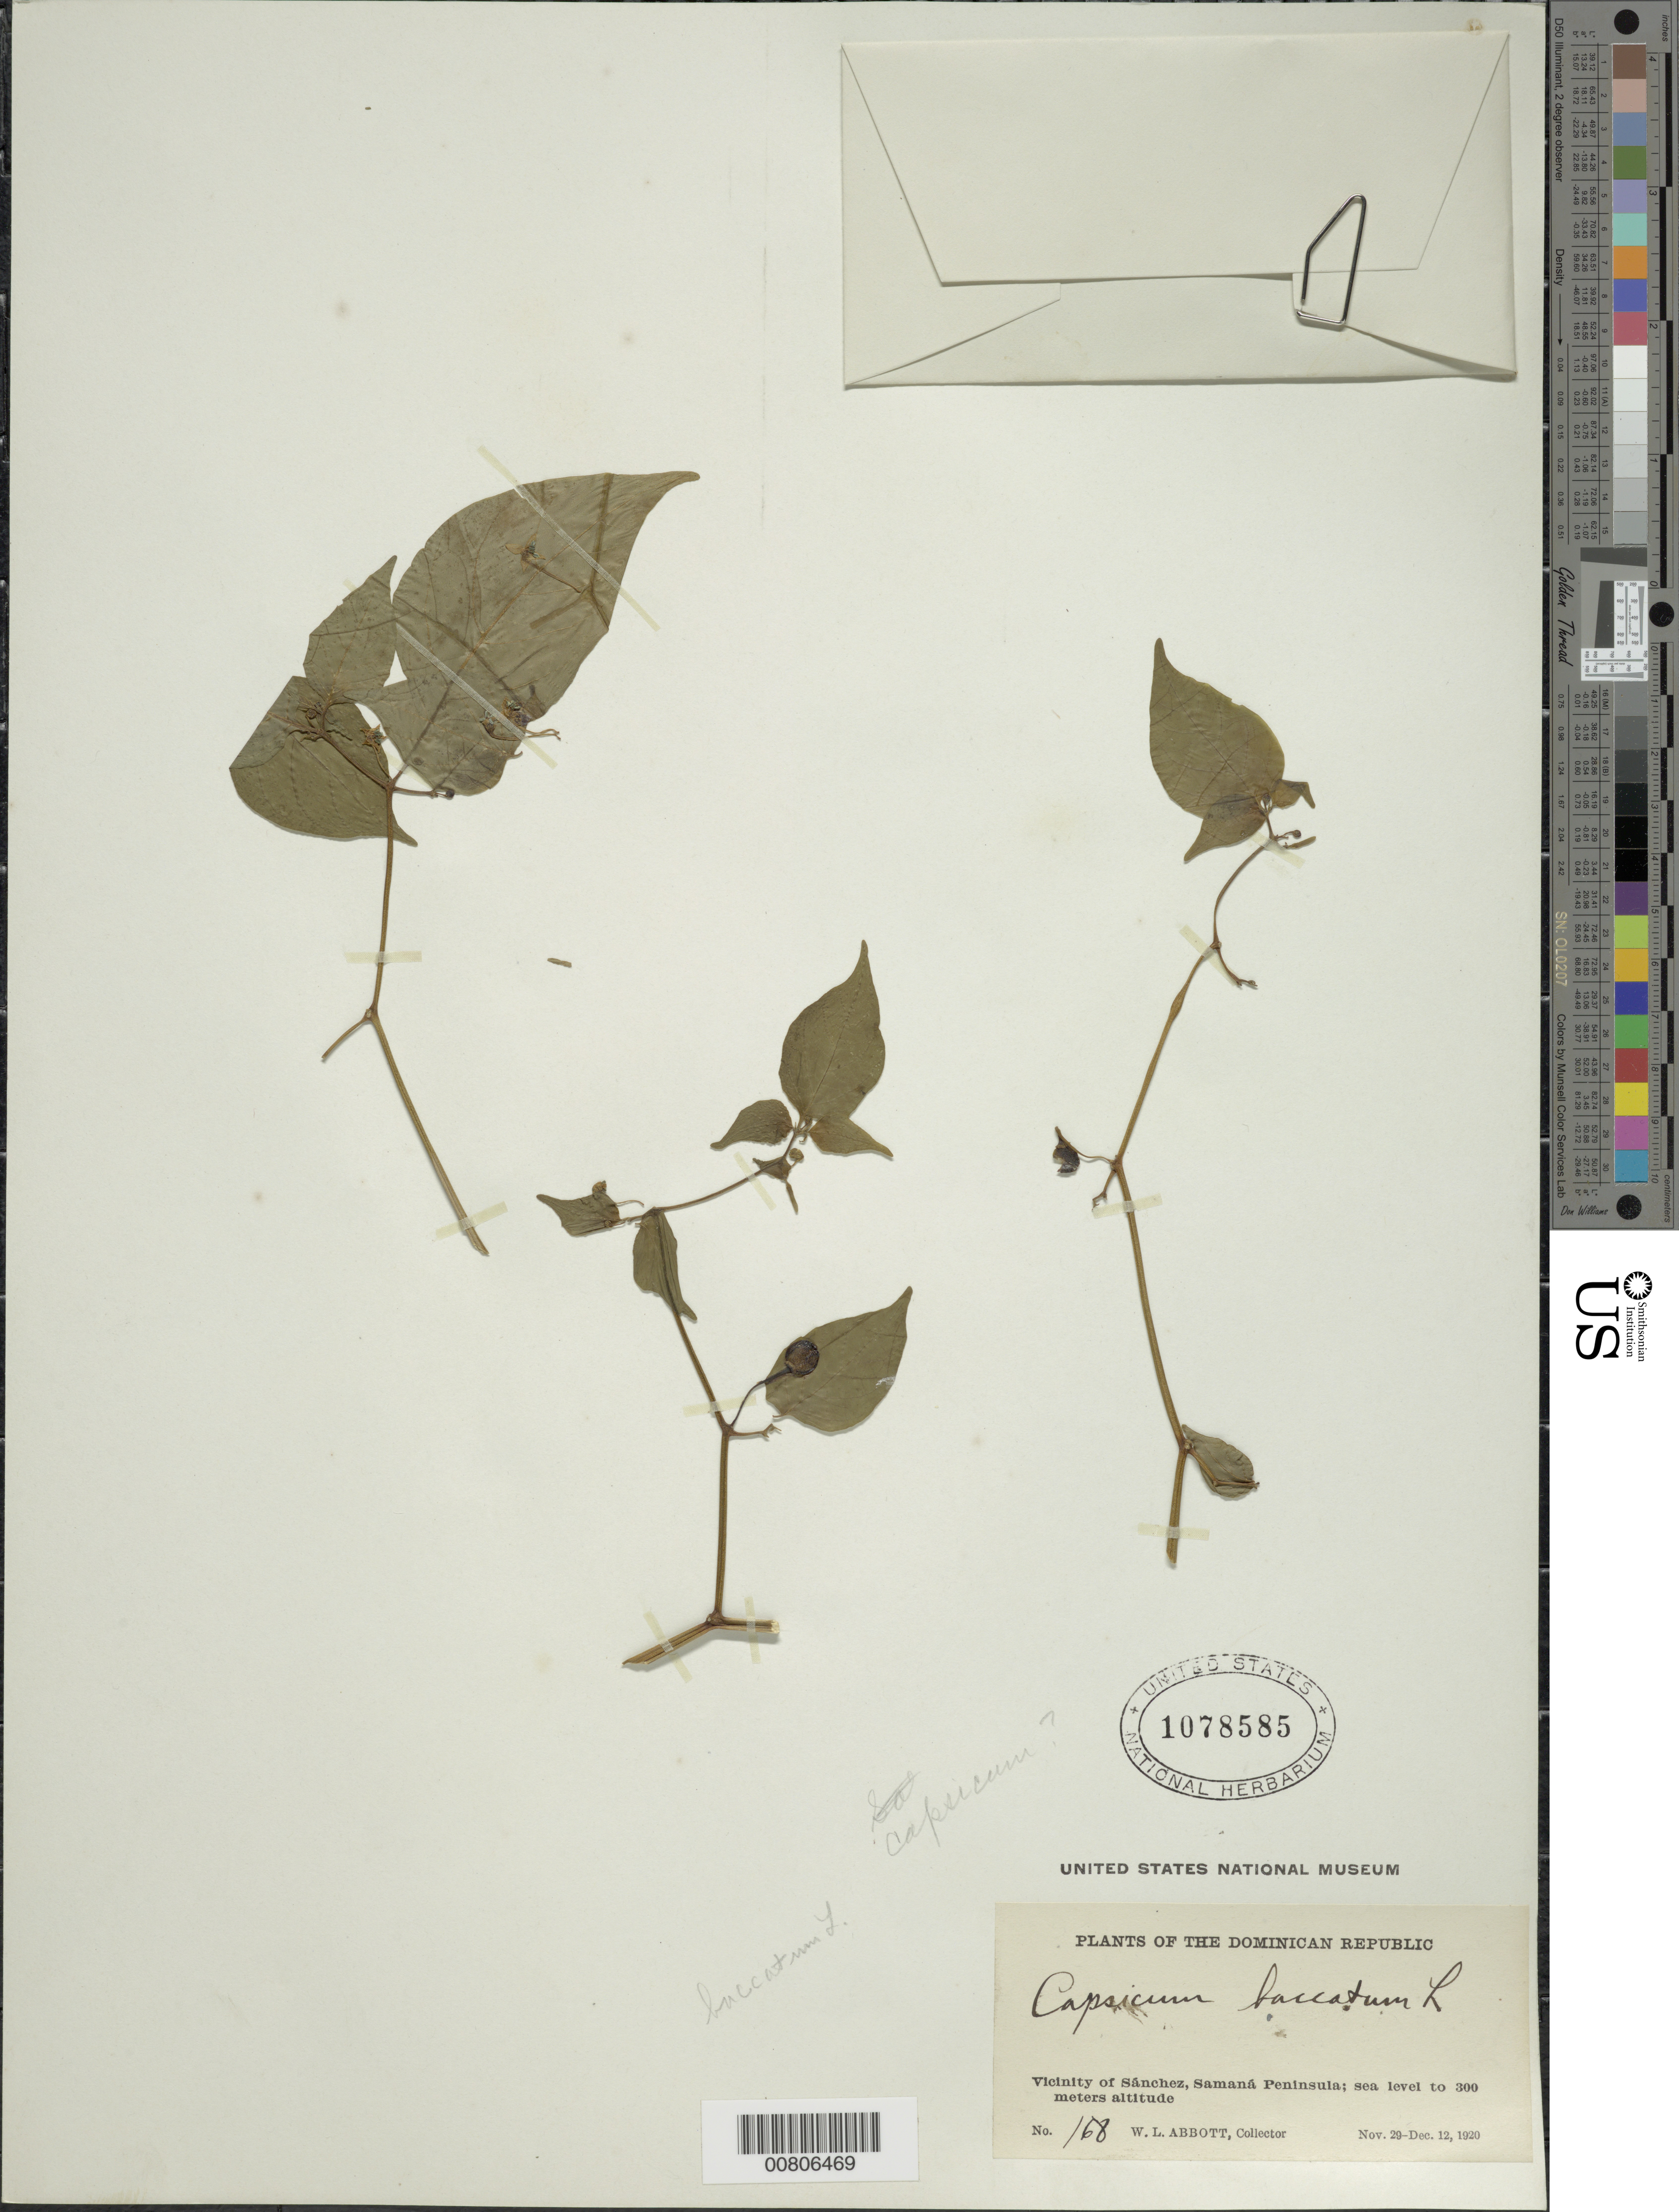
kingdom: Plantae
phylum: Tracheophyta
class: Magnoliopsida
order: Solanales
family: Solanaceae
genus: Capsicum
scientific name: Capsicum frutescens var. baccatum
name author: (L.) Irish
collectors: W. L. Abbott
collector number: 168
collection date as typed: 29 Nov 1920 to 12 Dec 1920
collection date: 1920-11-29/1920-12-12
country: Dominican Republic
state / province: Samana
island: Hispaniola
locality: Vicinity of Sánchez, Samaná Peninsula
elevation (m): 0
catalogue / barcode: US 1078585